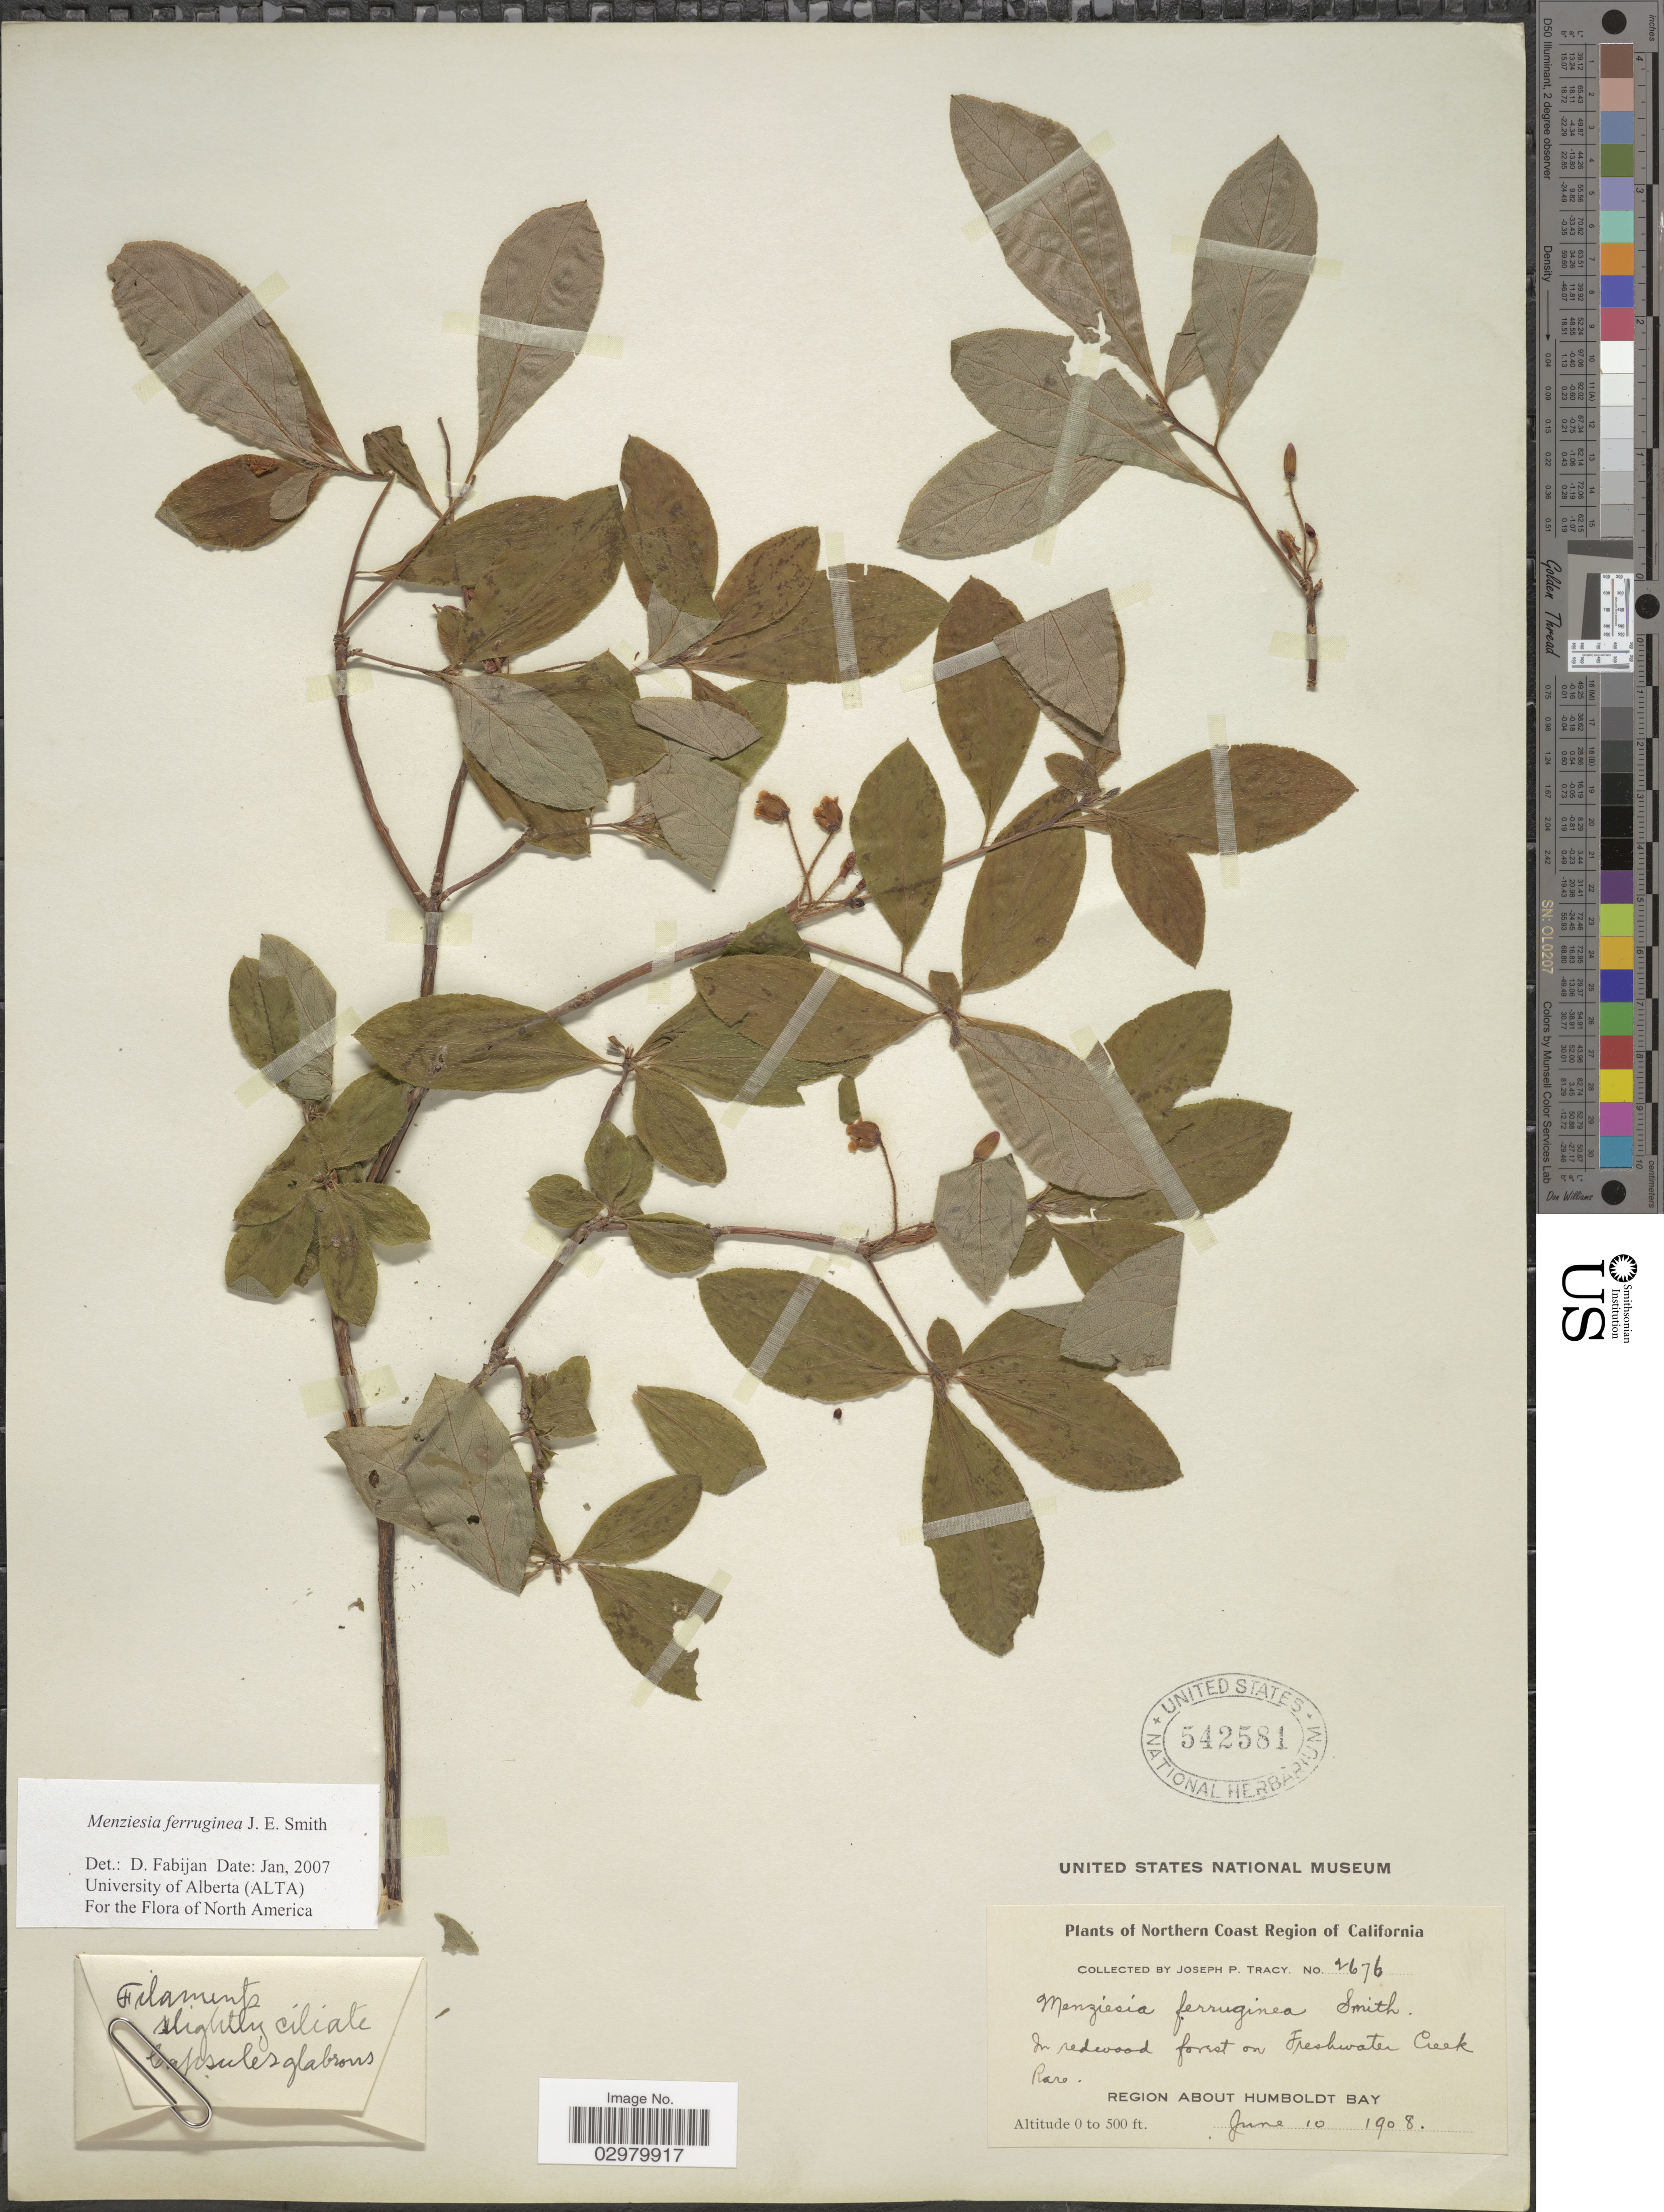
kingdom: Plantae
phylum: Tracheophyta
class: Magnoliopsida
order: Ericales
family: Ericaceae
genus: Menziesia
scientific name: Menziesia ferruginea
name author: Sm.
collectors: J. Tracy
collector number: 2676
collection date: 1908-06-10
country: United States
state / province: California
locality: Northern Coast Region of California. In redwood forest on Freshwater Creek. Region about Humboldt Bay.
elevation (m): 0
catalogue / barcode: US 542581